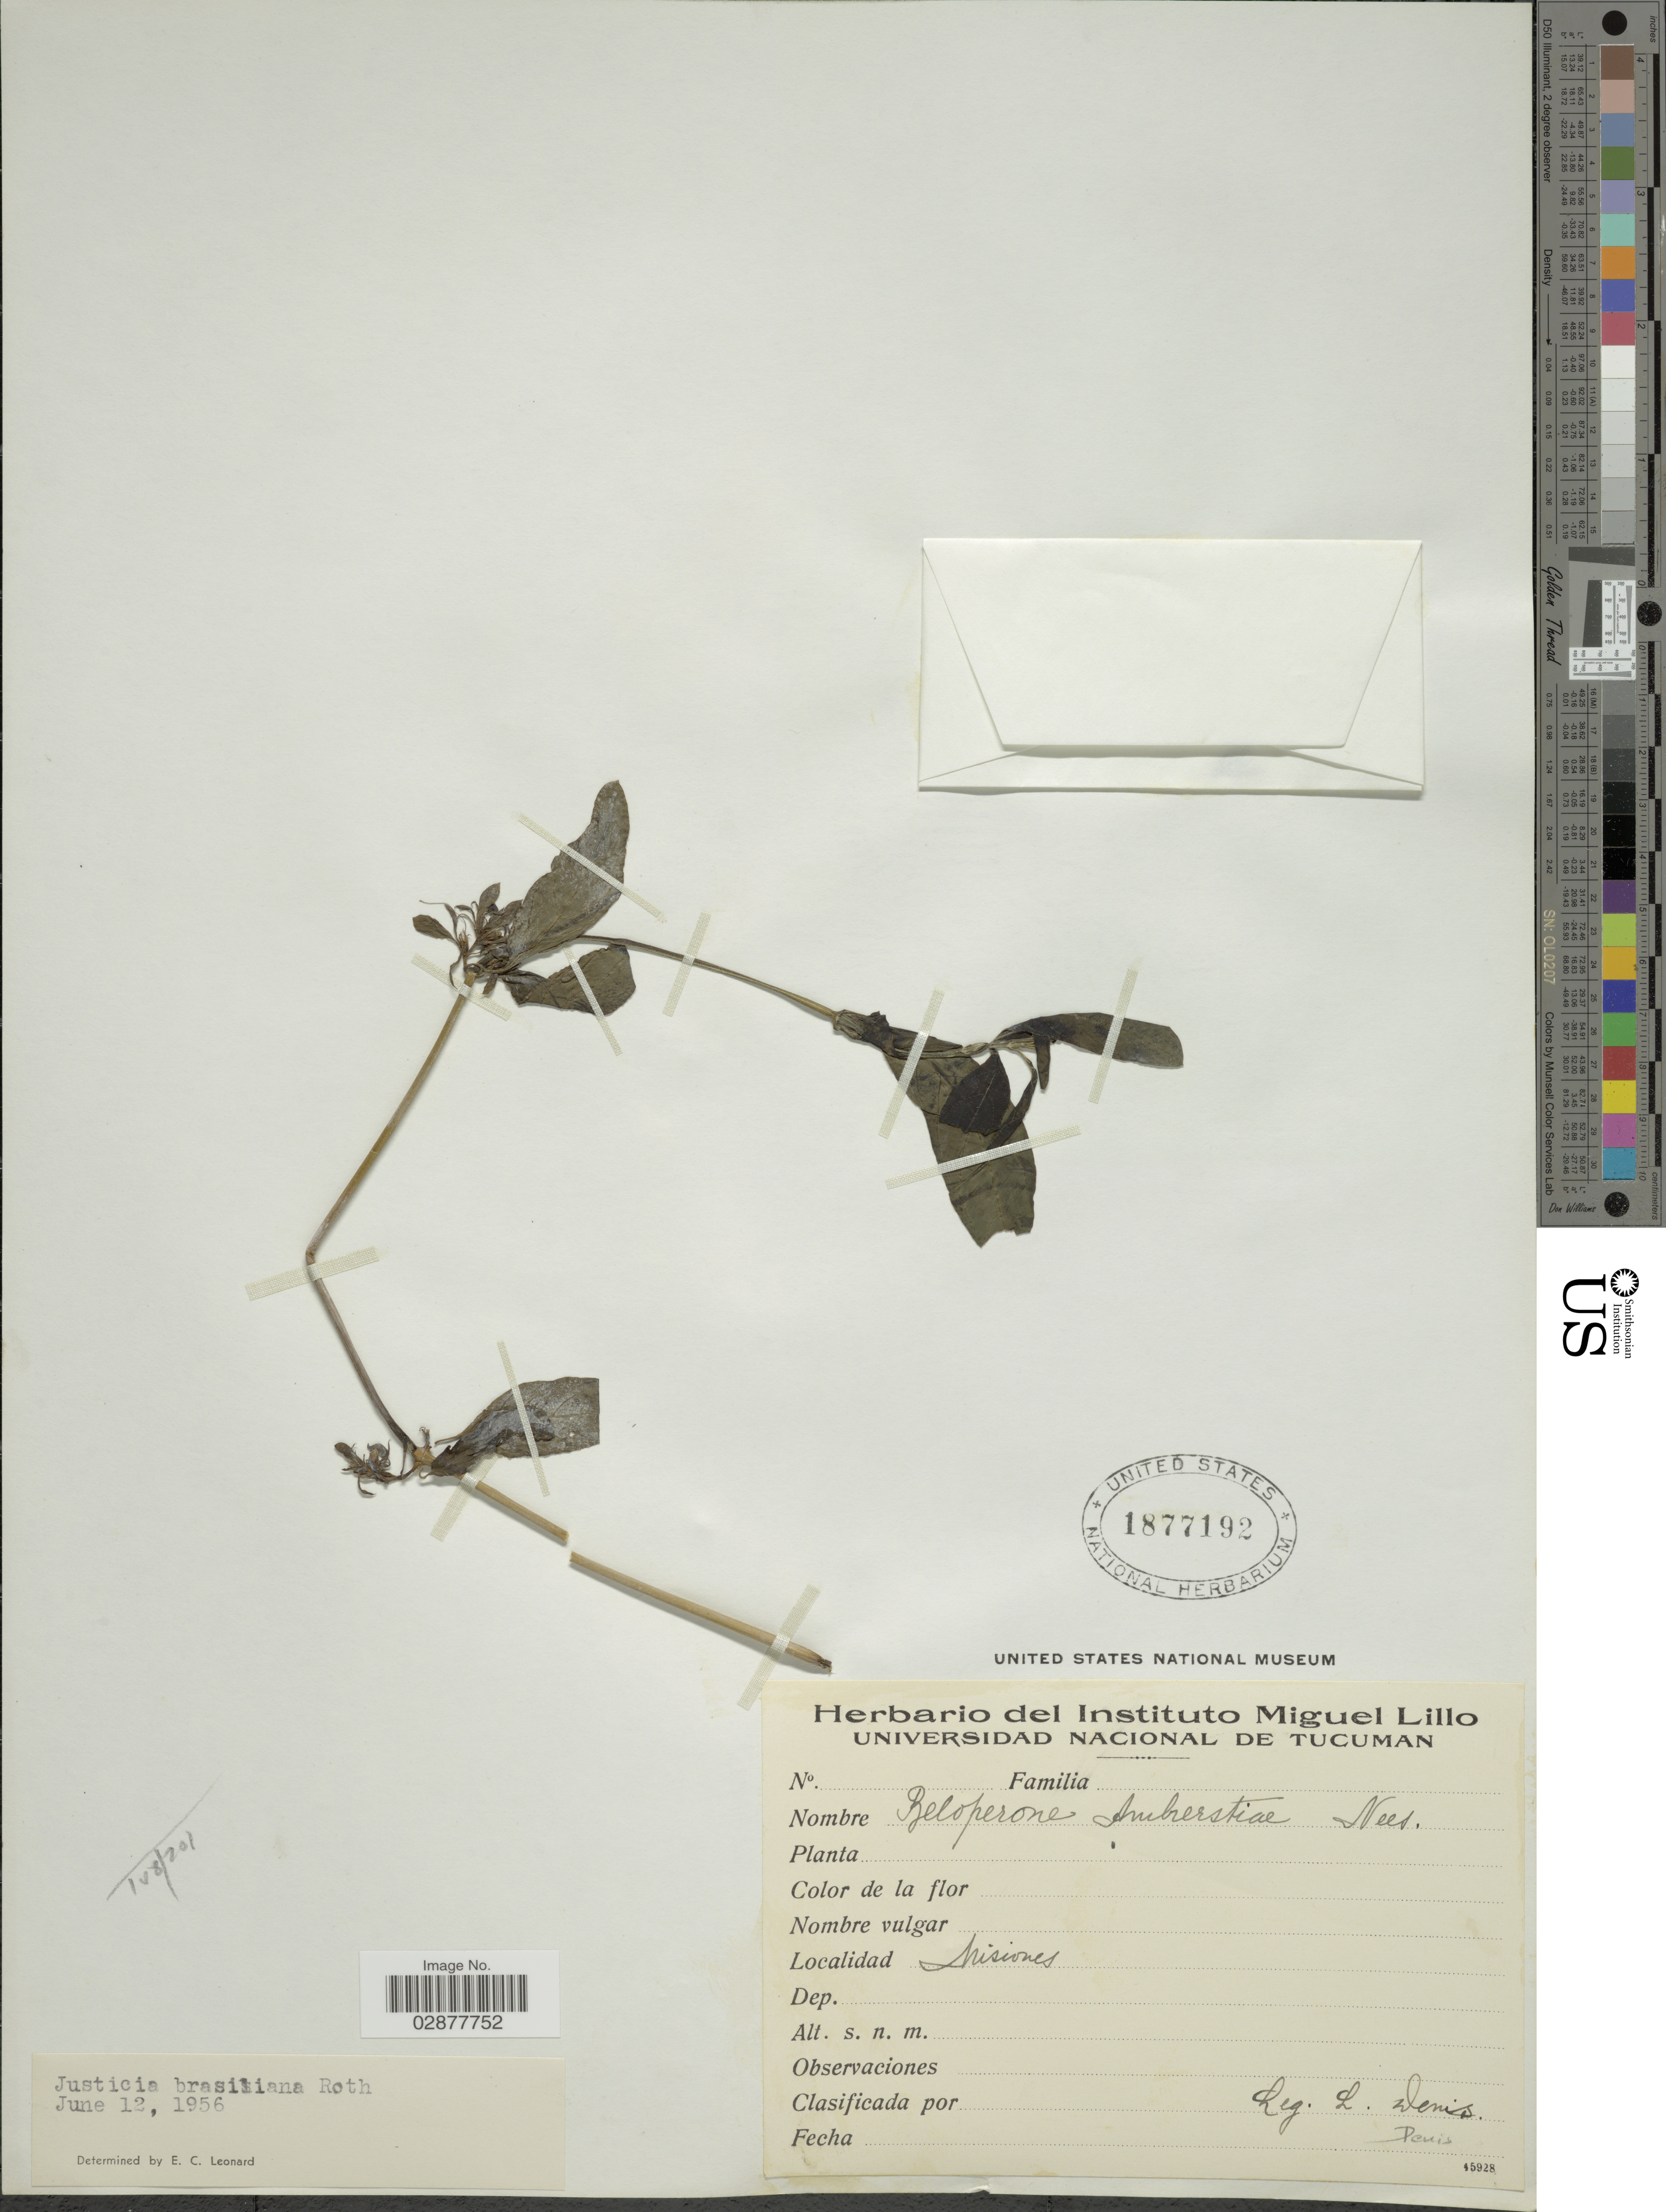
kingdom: Plantae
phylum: Tracheophyta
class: Magnoliopsida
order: Lamiales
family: Acanthaceae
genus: Justicia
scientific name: Justicia brasiliana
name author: Roth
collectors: L. Denis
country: Argentina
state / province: Misiones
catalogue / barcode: US 1877192